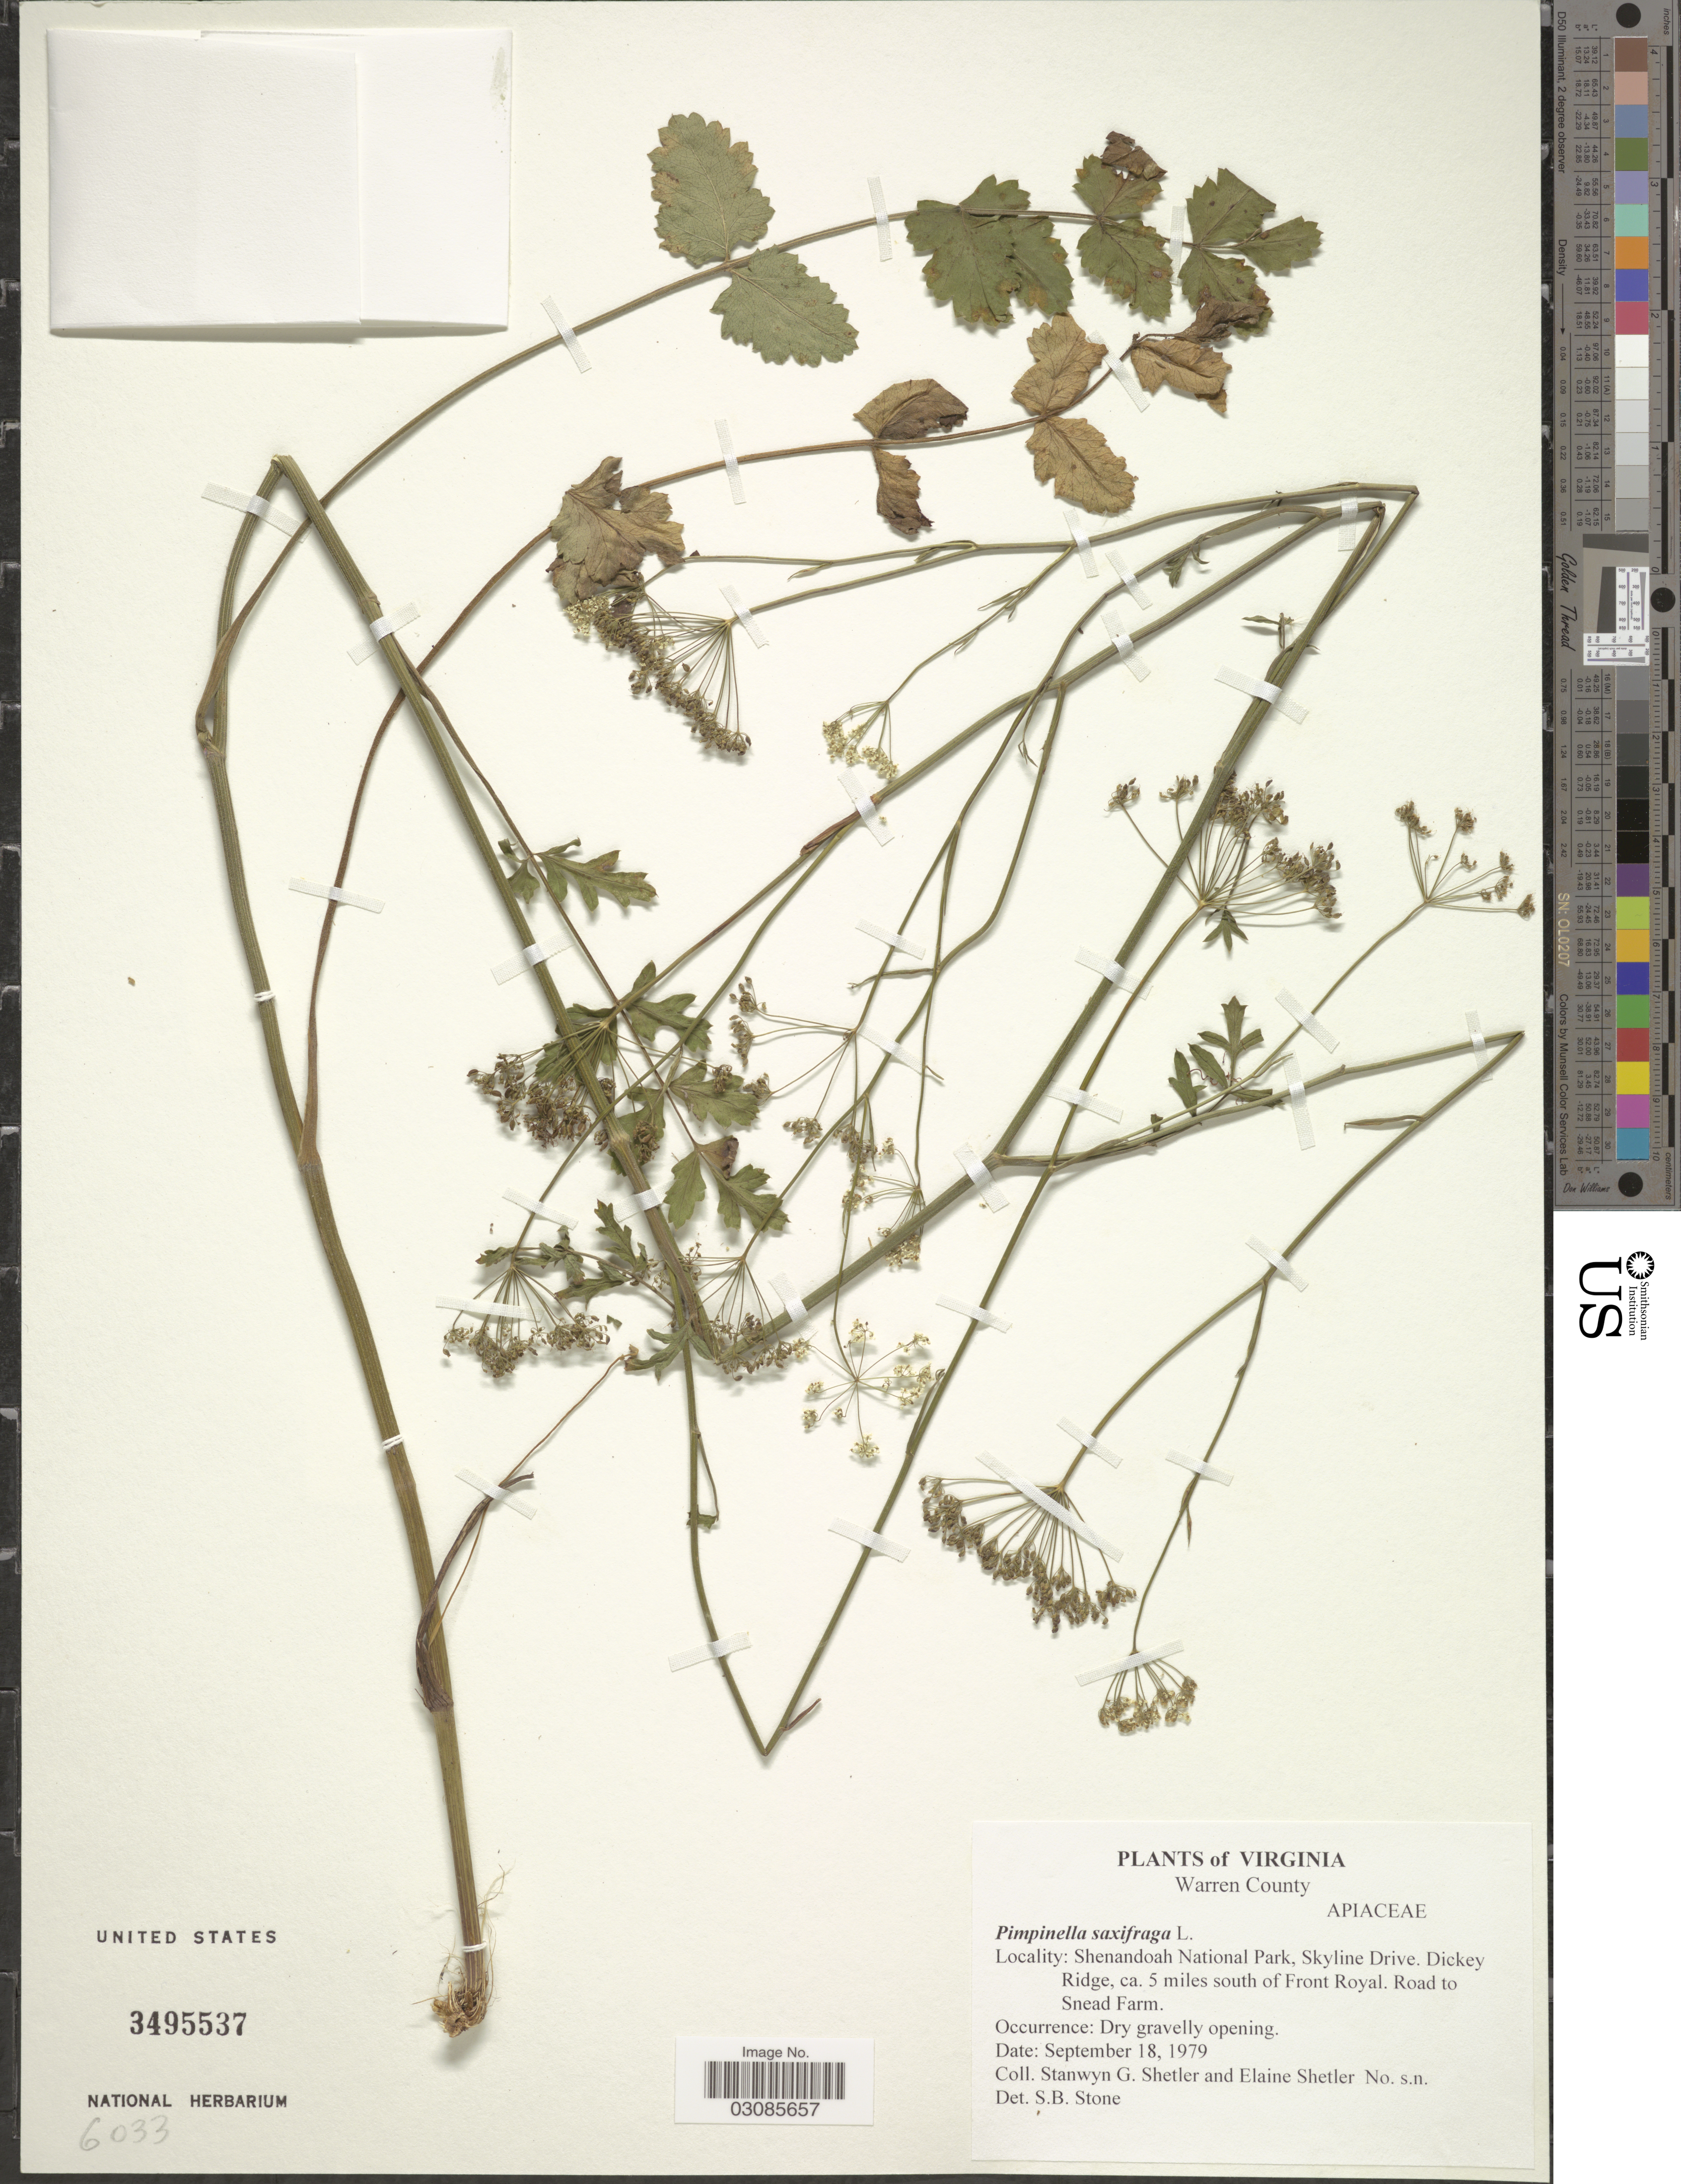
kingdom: Plantae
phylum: Tracheophyta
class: Magnoliopsida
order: Apiales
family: Apiaceae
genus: Pimpinella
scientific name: Pimpinella saxifraga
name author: L.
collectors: S. Shetler & E. R. Shetler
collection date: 1979-09-18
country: United States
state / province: Virginia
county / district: Warren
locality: Warren County. Shenandoah National Park, Skyline Drive. Dickey Ridge, ca. 5 miles south of Front Royal. Road to Snead Farm.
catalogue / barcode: US 3495537